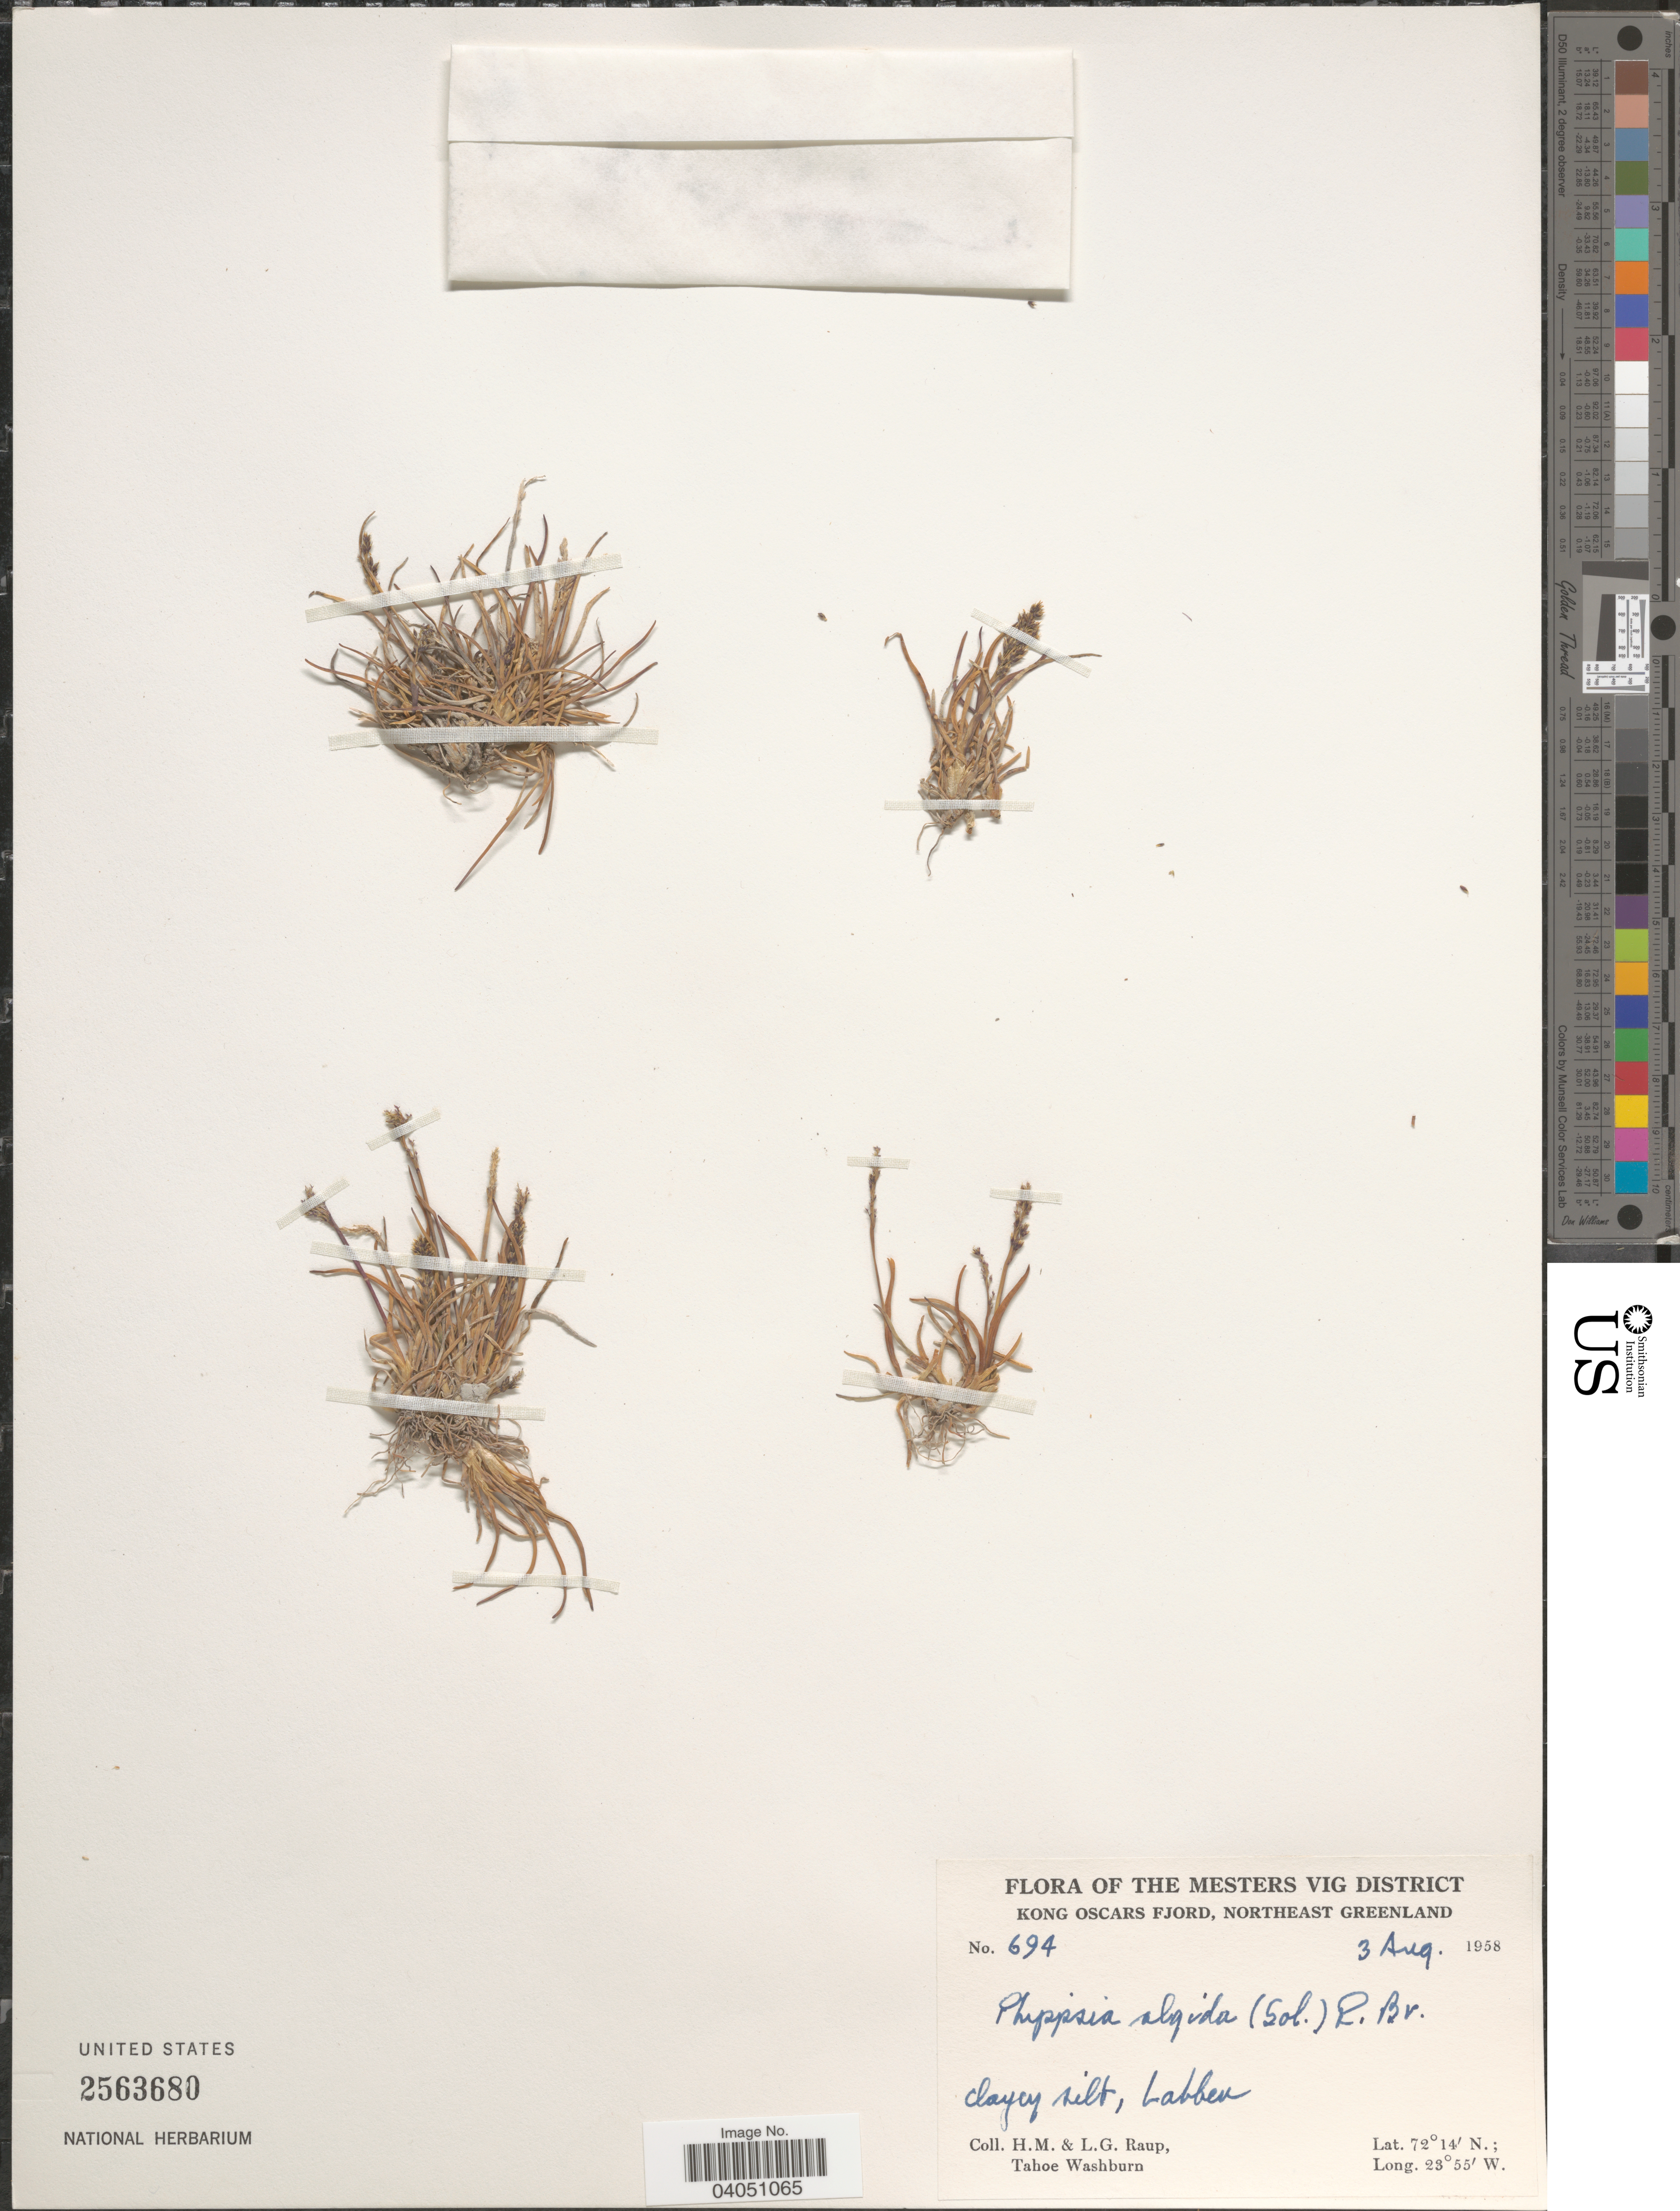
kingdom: Plantae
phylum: Tracheophyta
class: Liliopsida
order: Poales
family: Poaceae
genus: Phippsia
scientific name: Phippsia algida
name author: (Sol.) R. Br.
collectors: H. Raup & L. Raup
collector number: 694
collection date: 1958-08-03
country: Greenland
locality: The Mesters Vig District. Kong Oscars Fjord, Northeast Greenland. Labben [interpreted].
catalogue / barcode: US 2563680